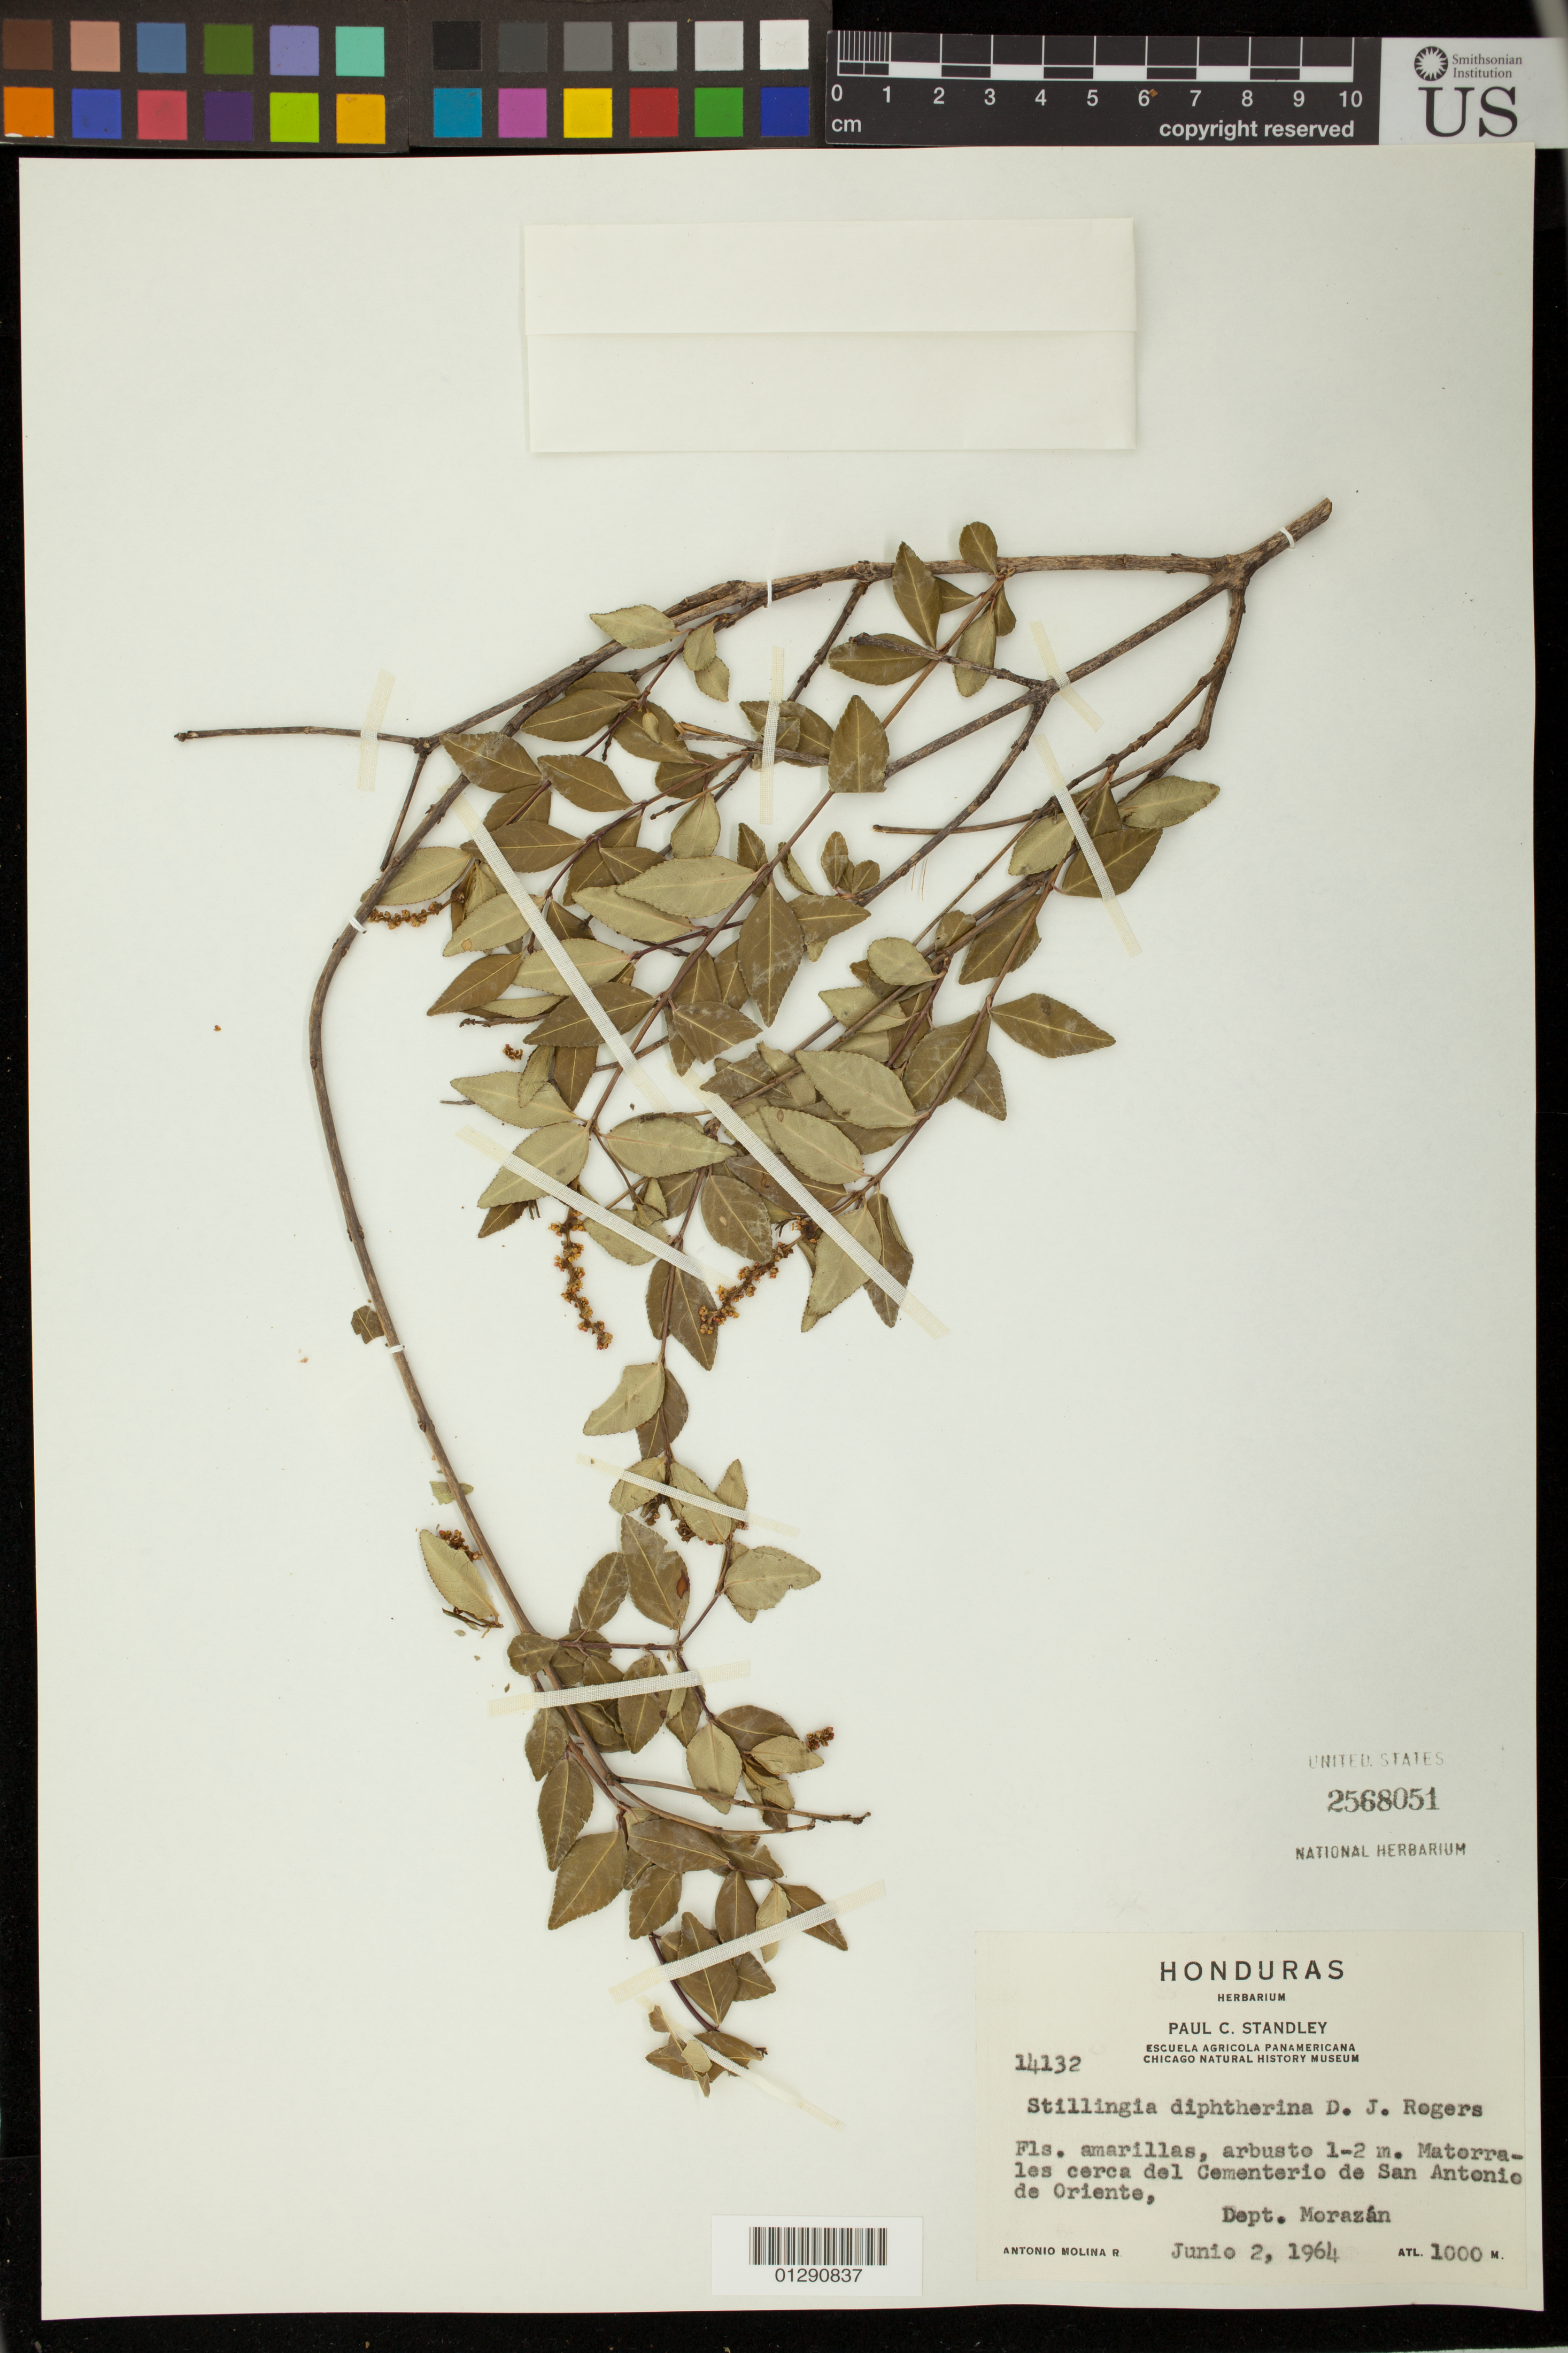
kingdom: Plantae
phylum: Tracheophyta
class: Magnoliopsida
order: Malpighiales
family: Euphorbiaceae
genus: Stillingia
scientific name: Stillingia diphtherina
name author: D.J. Rogers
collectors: A. Molina R. & A. Molina R.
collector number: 14132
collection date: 1964-06-02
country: Honduras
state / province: Fco. Morazán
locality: Matorrales cerca del Cementerio de San Antonio de Oriente.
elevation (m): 1000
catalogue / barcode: US 2568051